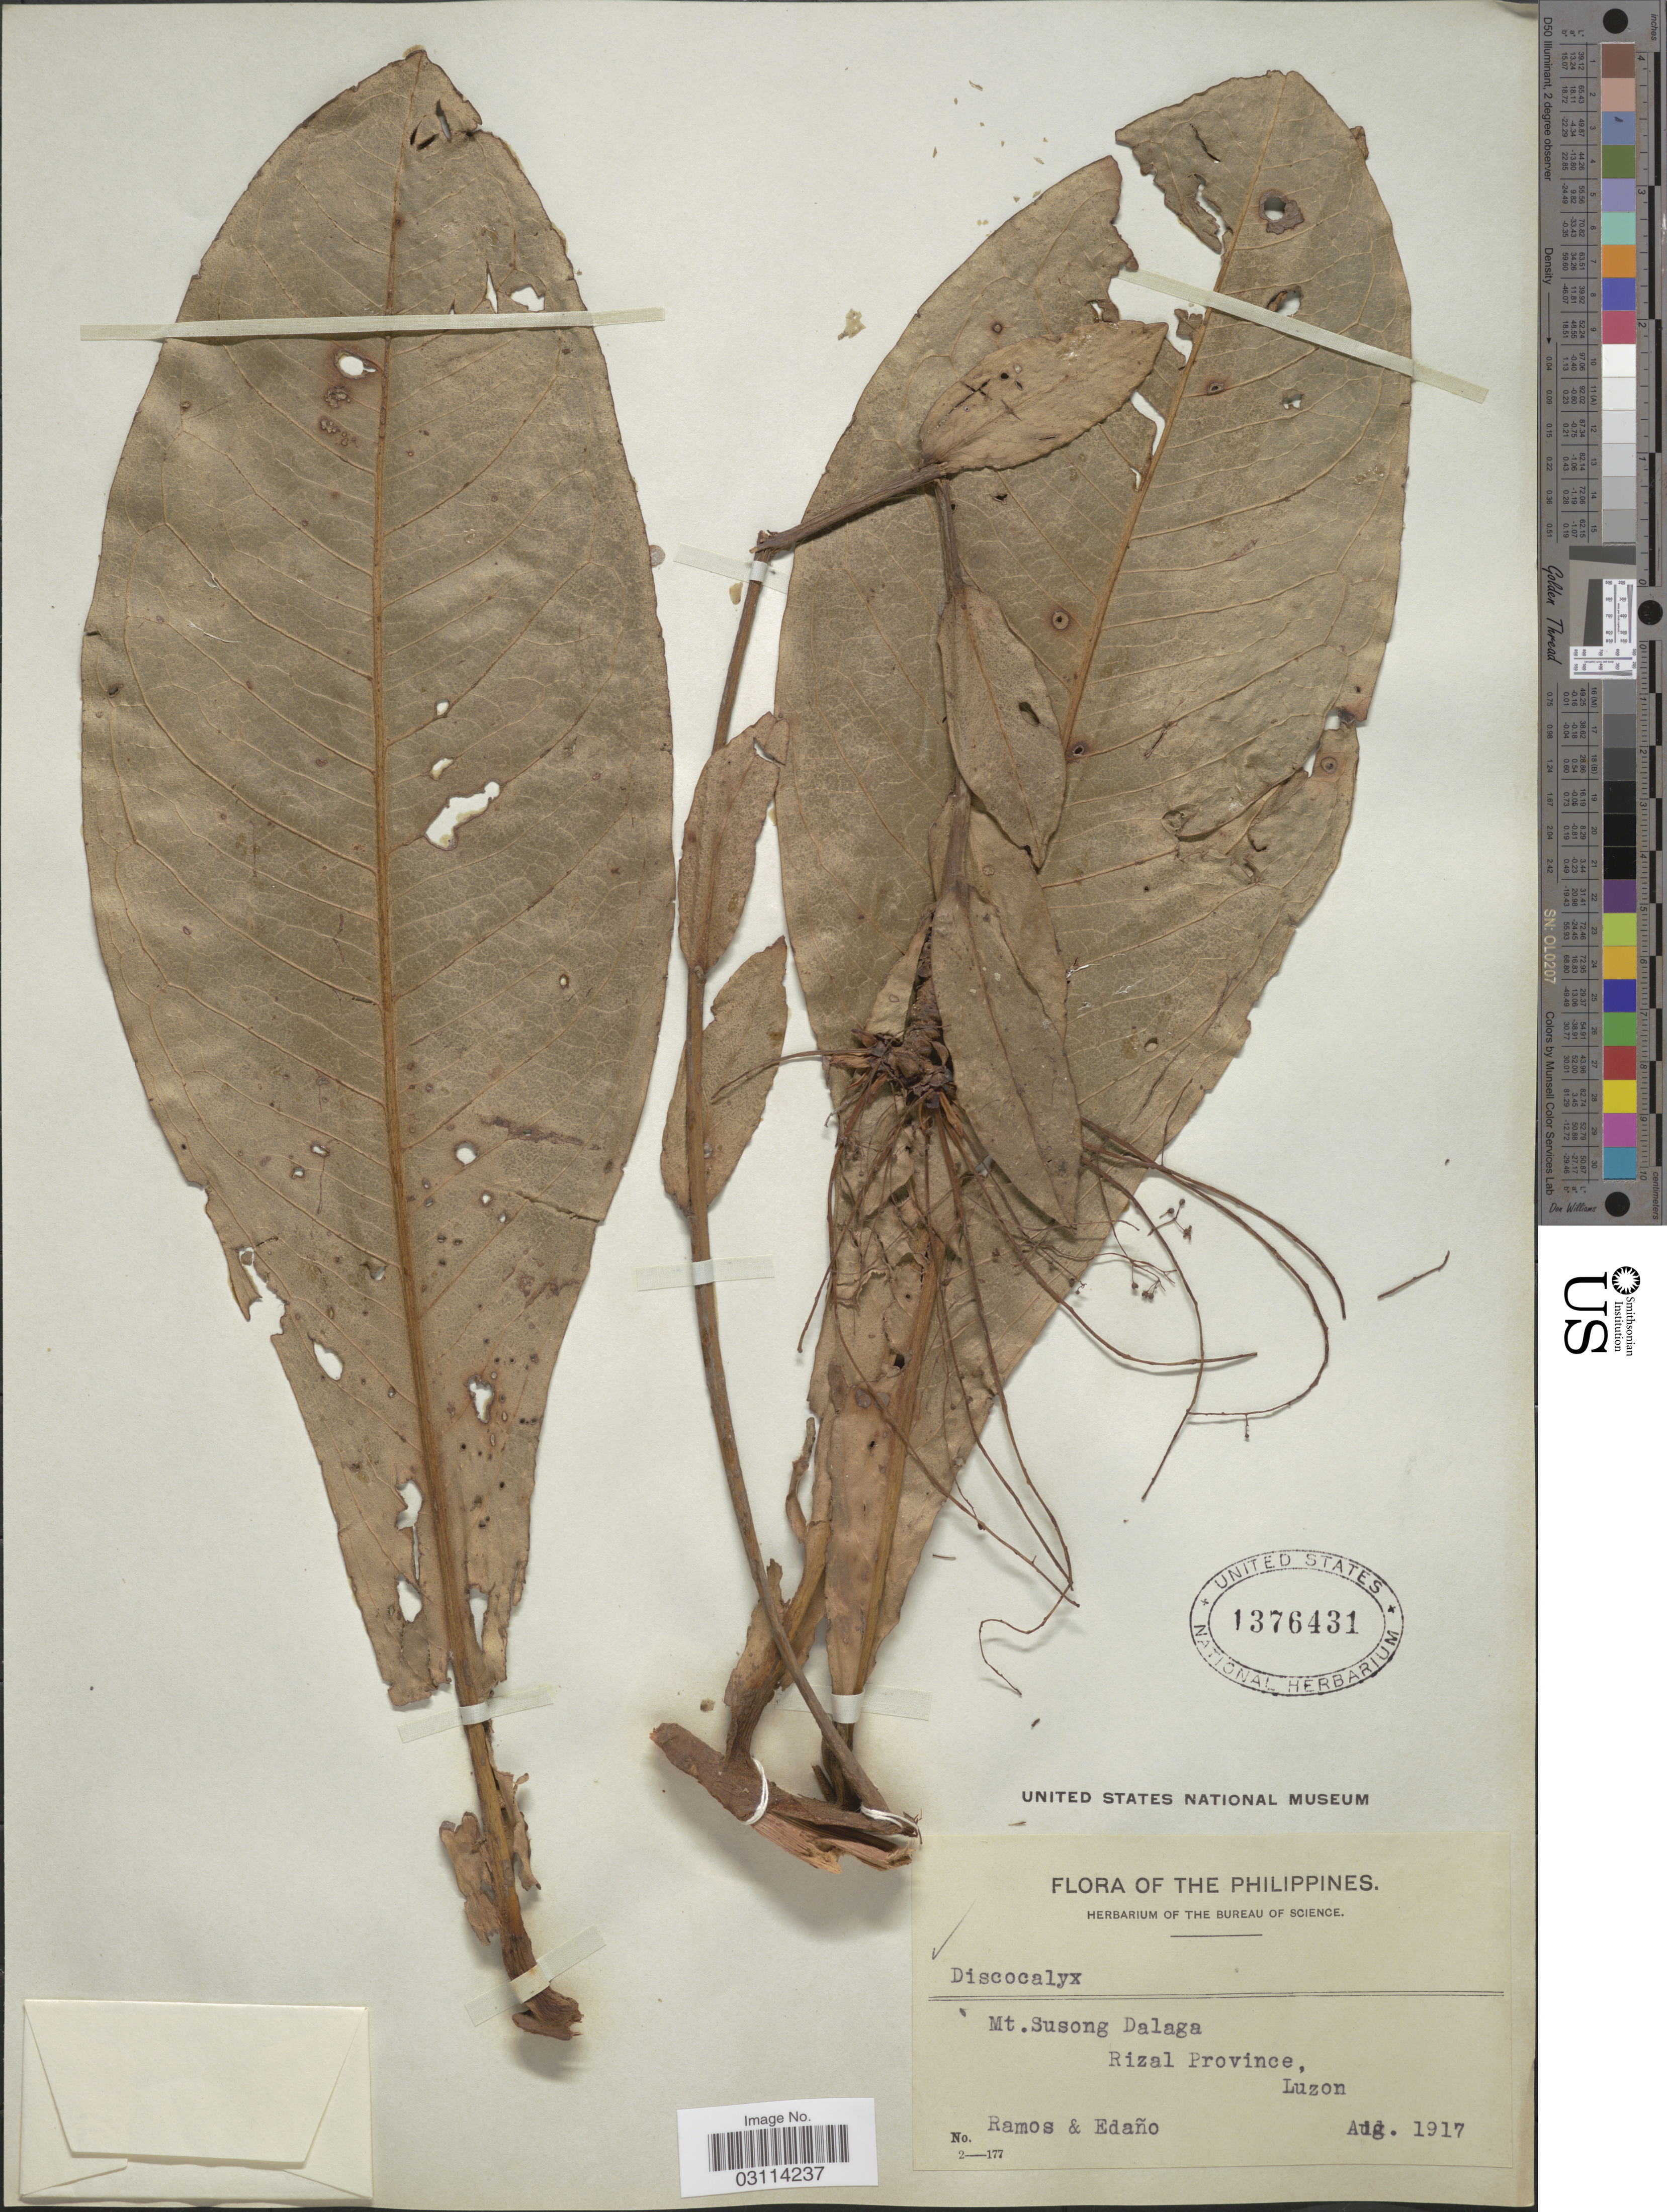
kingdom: Plantae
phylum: Tracheophyta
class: Magnoliopsida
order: Ericales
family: Primulaceae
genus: Discocalyx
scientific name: Discocalyx sp.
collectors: -. Ramos & -. Edano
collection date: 1917-08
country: Philippines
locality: Mt. Susong Dalaga, Rizal Province, Luzon.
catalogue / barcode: US 1376431